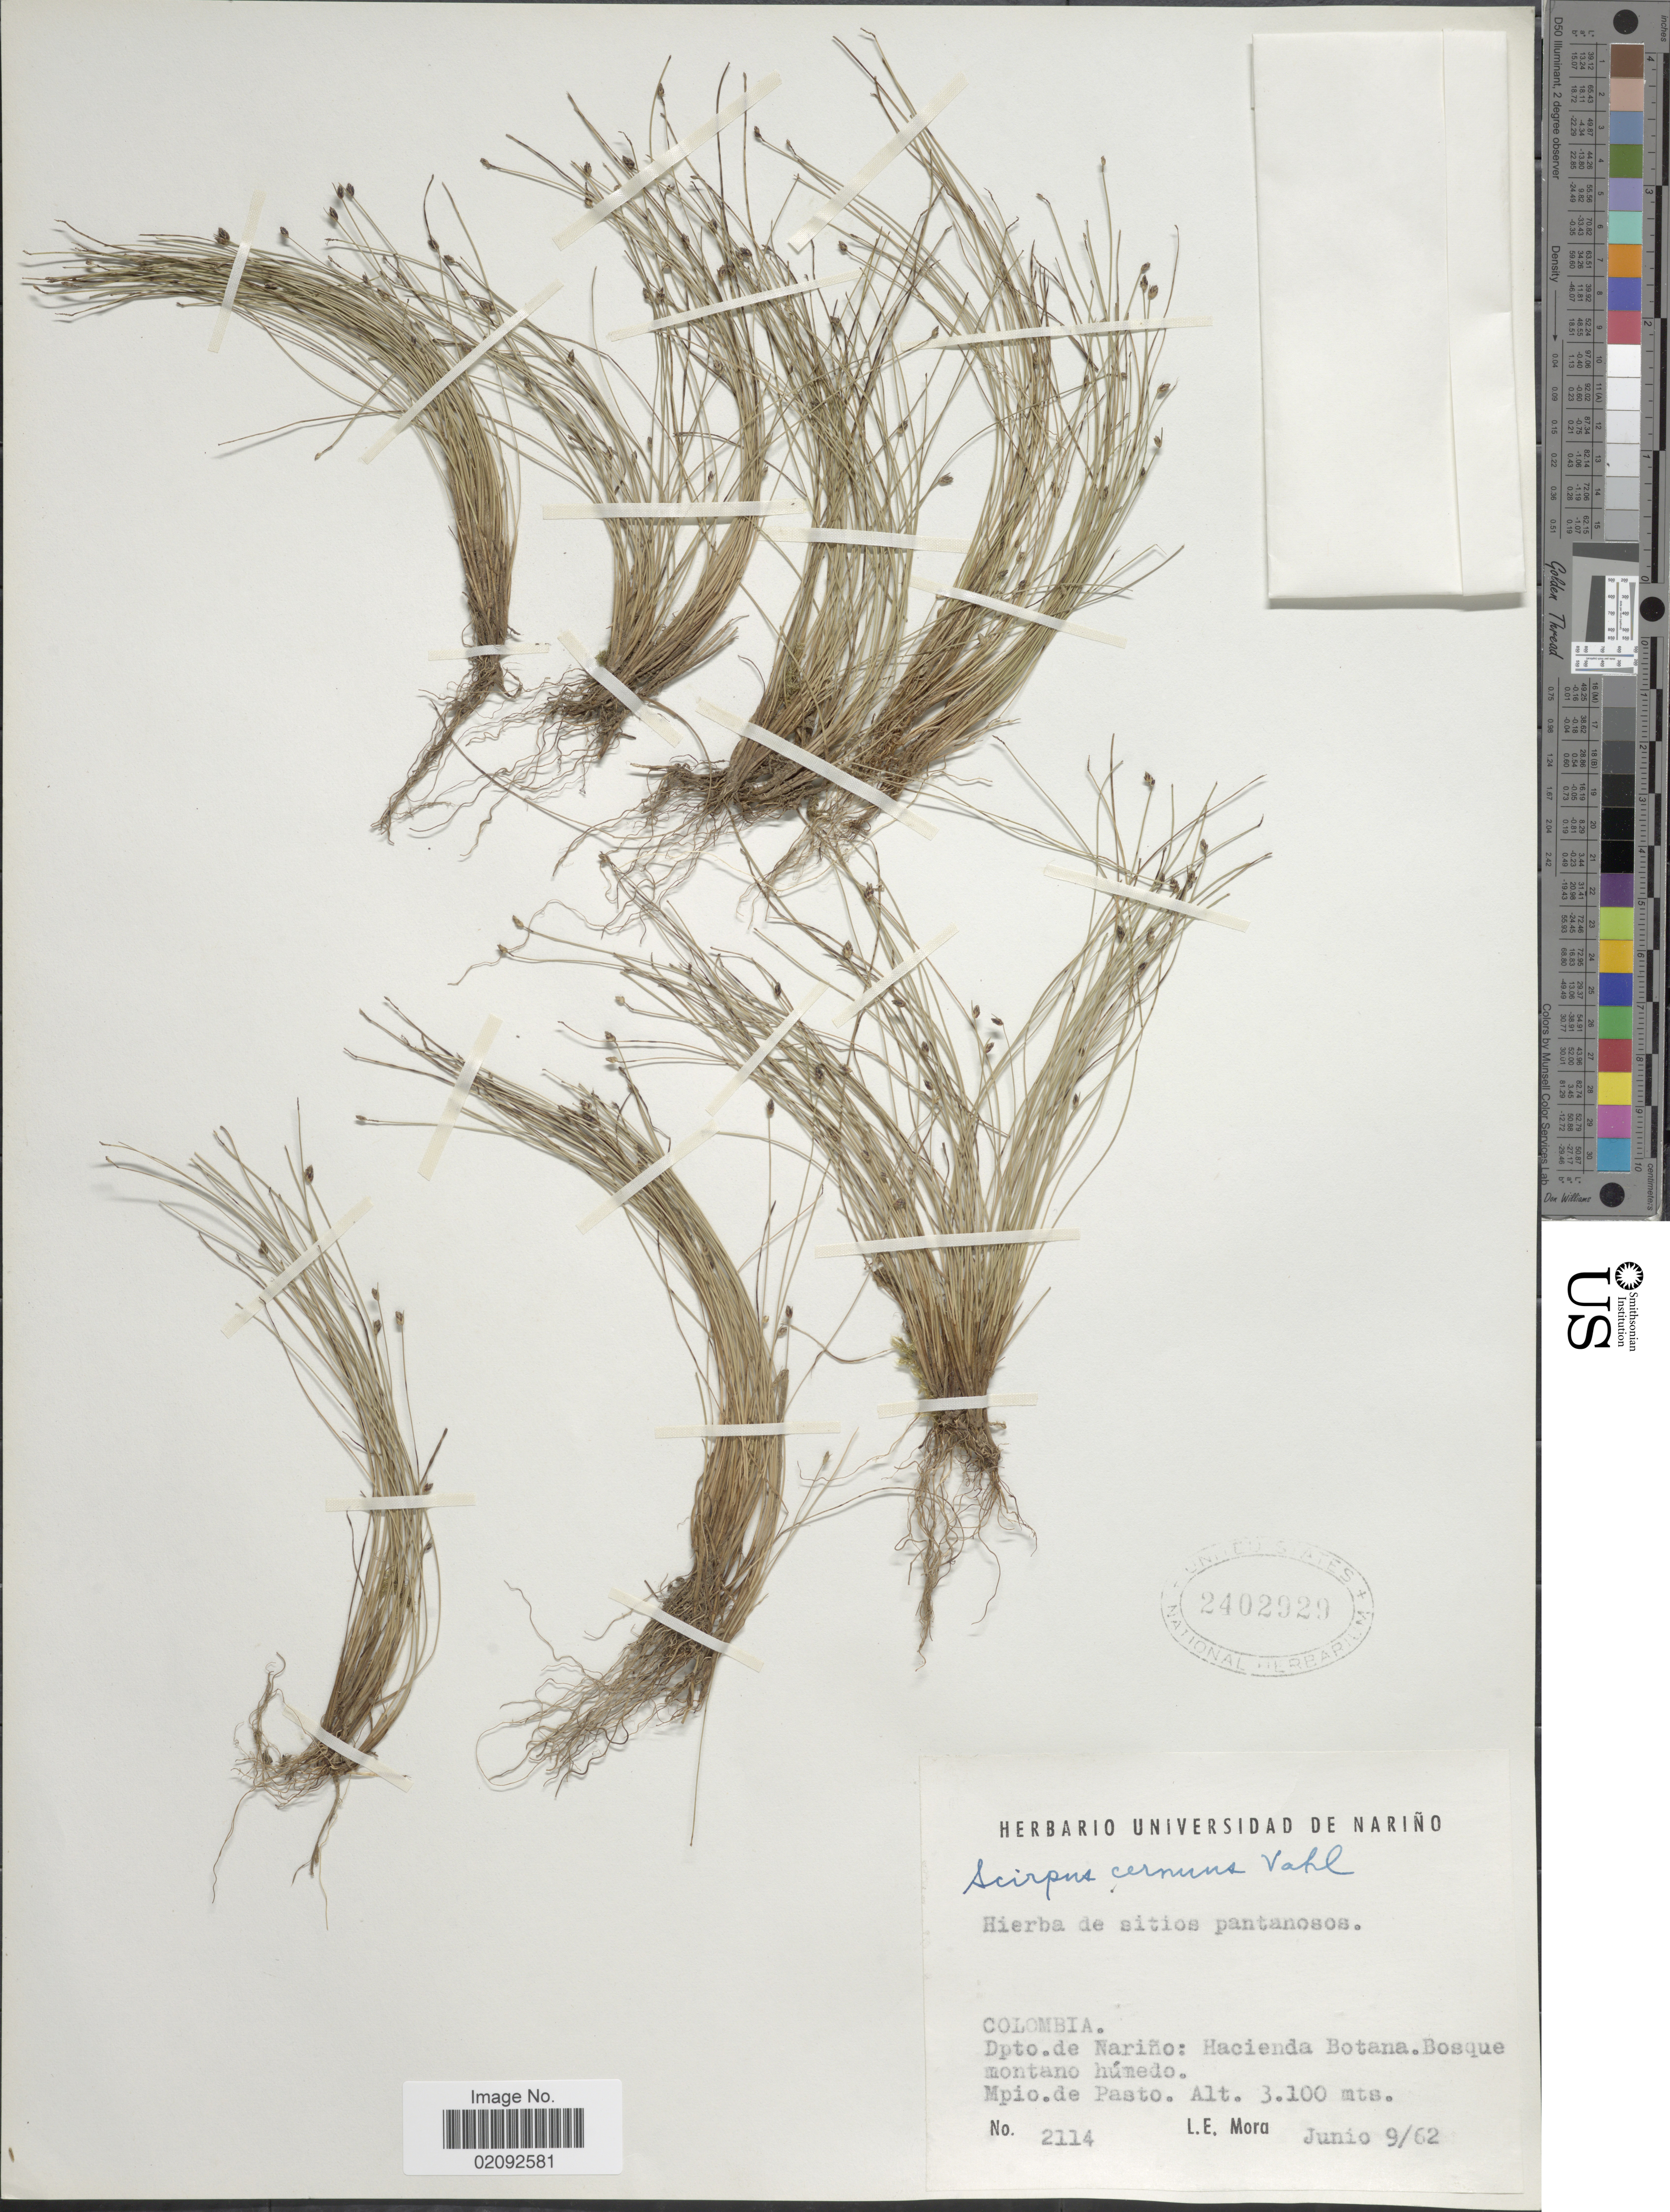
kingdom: Plantae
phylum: Tracheophyta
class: Liliopsida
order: Poales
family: Cyperaceae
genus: Isolepis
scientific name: Isolepis cernua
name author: (Vahl) Roem. & Schult.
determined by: Strong, Mark T., (BOT), Smithsonian Institution - National Museum of Natural History (UNITED STATES)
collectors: L. Mora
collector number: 2114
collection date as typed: Transcribed d/m/y: 9/6/62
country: Colombia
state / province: Nariño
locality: Hacienda Botana. Bosque montano humdo, Mpio. de Pasto.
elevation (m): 3100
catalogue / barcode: US 2402929